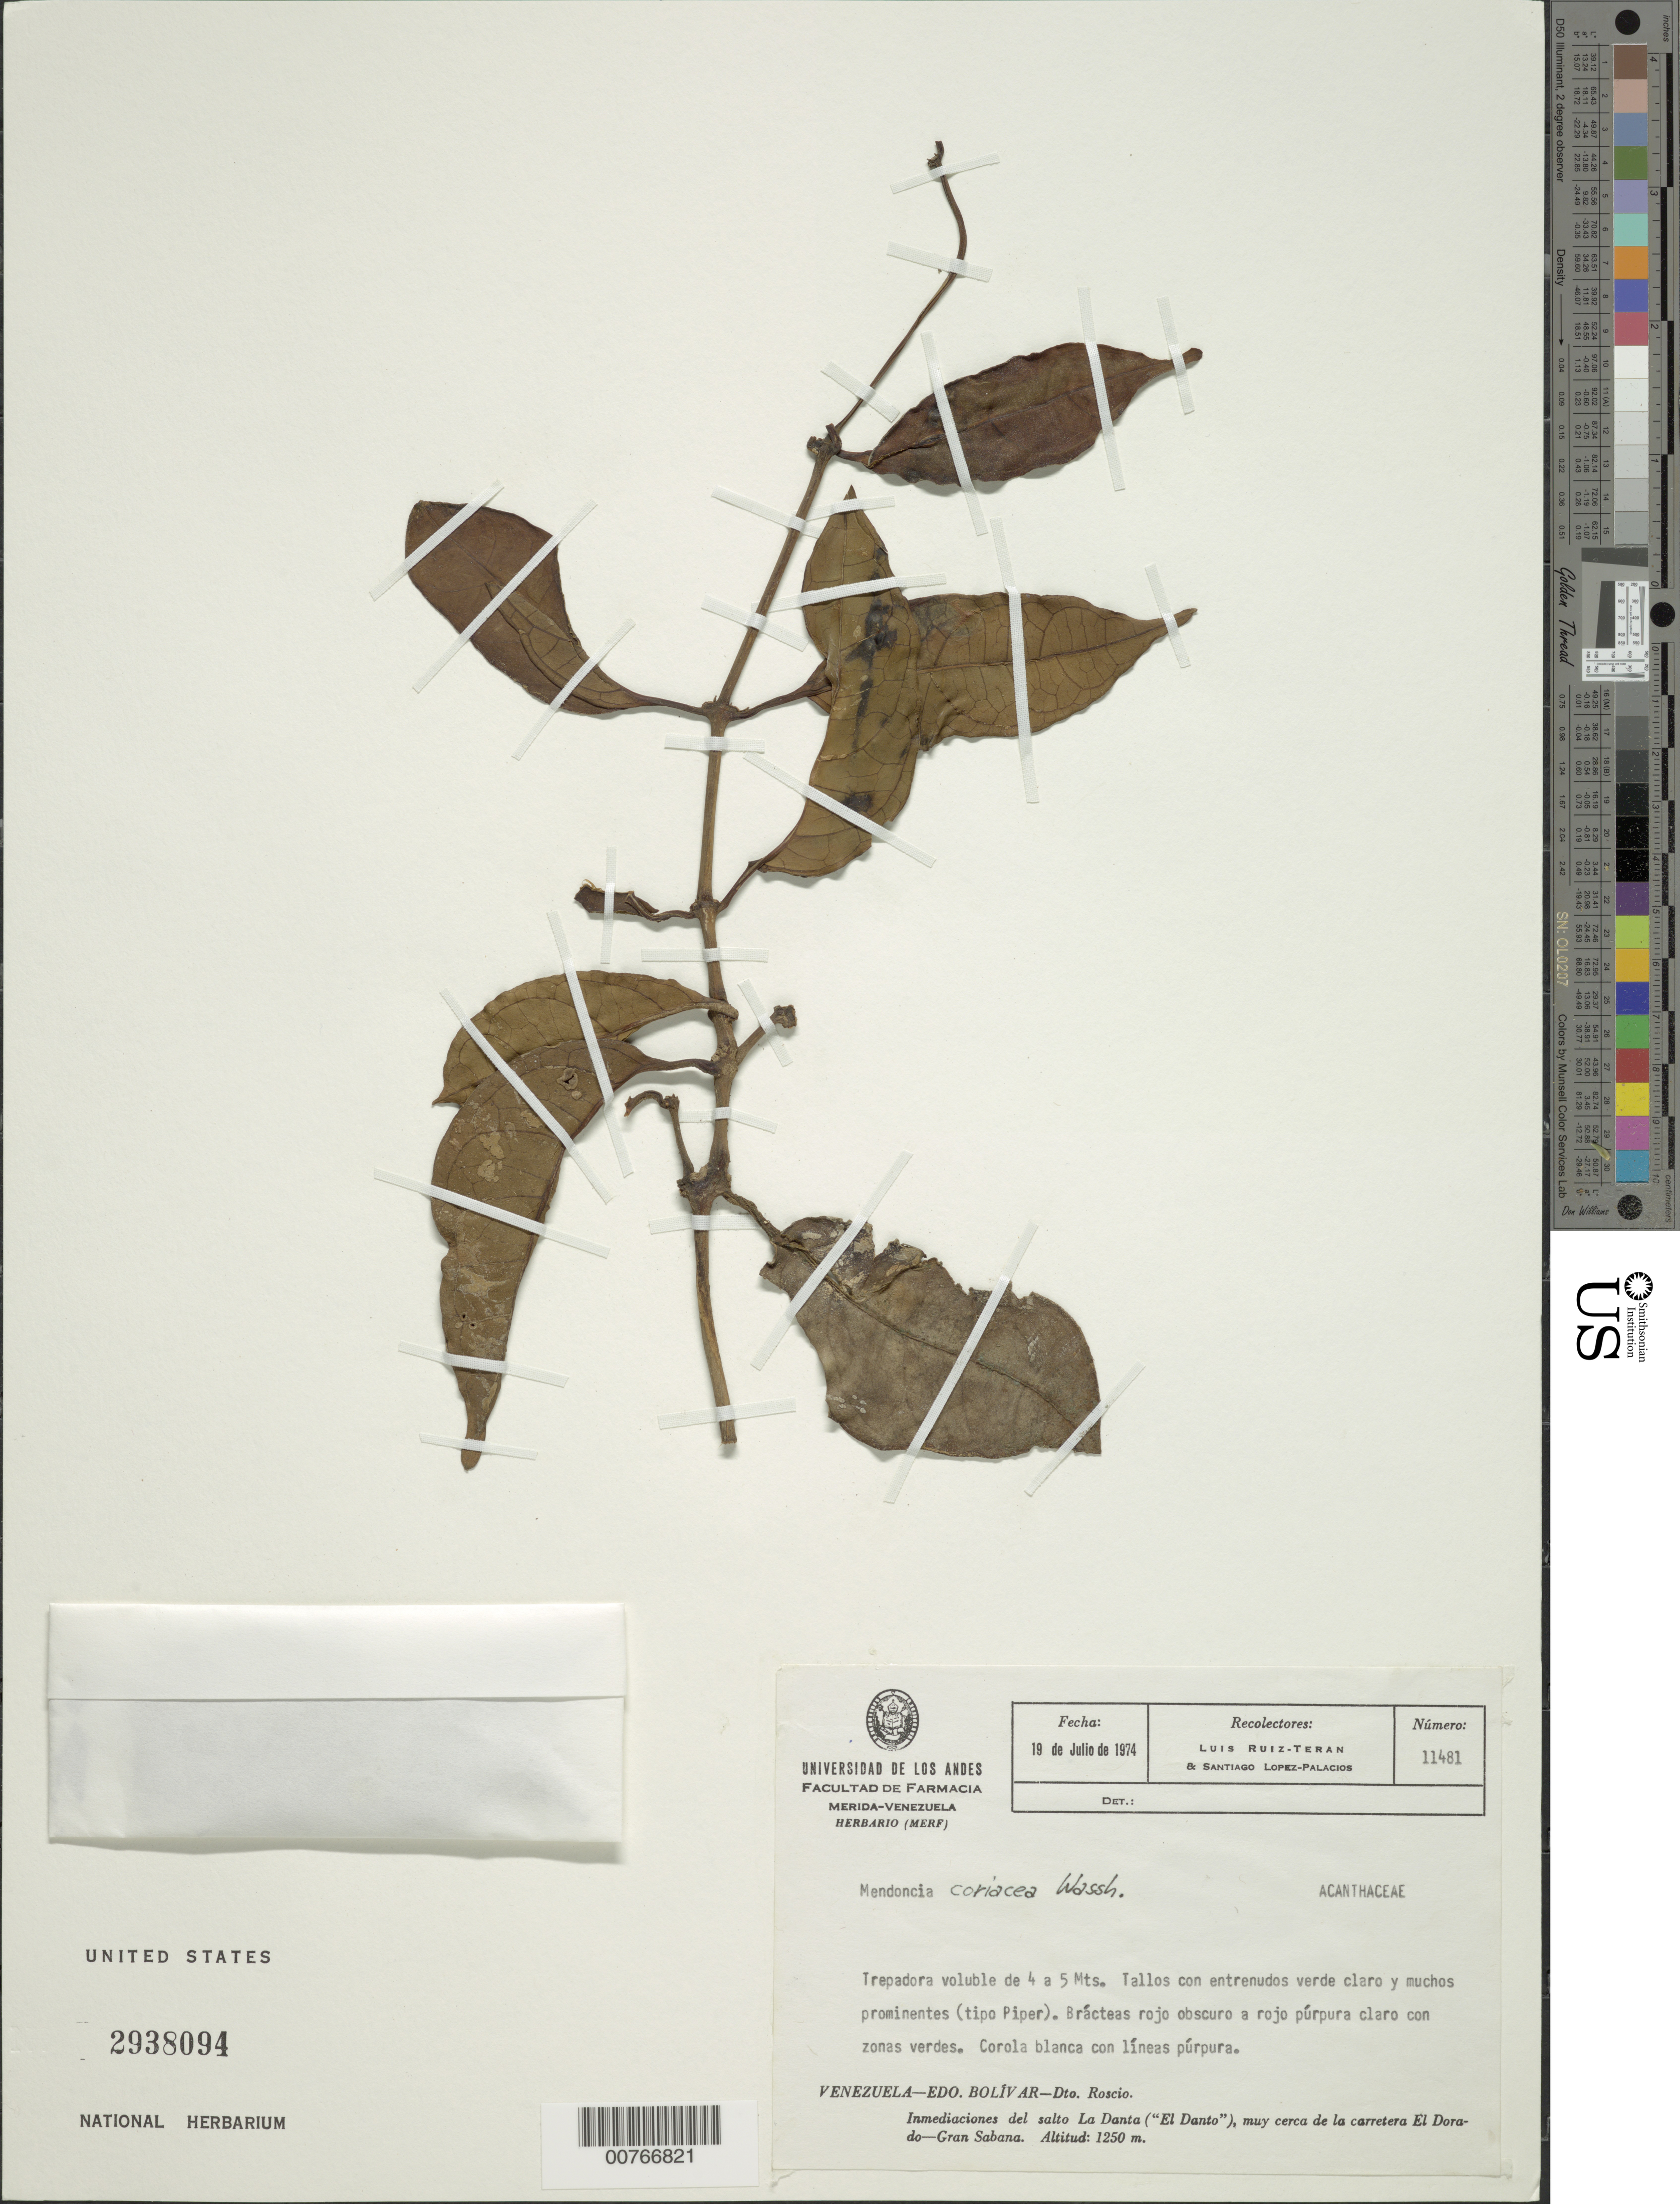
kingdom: Plantae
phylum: Tracheophyta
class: Magnoliopsida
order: Lamiales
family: Acanthaceae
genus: Mendoncia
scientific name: Mendoncia coriacea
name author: Wassh.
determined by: Wasshausen, Dieter C., (BOT), Smithsonian Institution - National Museum of Natural History (UNITED STATES)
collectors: L. E. Ruíz-Terán & S. López-Palacios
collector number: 11481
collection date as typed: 19-Jul-74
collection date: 1974-07-19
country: Venezuela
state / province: Bolívar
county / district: Roscio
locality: El Dorado-Gran Sabana carretera, inmediaciones del salto La Danta ("El Danto")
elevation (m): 1250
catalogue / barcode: US 2938094